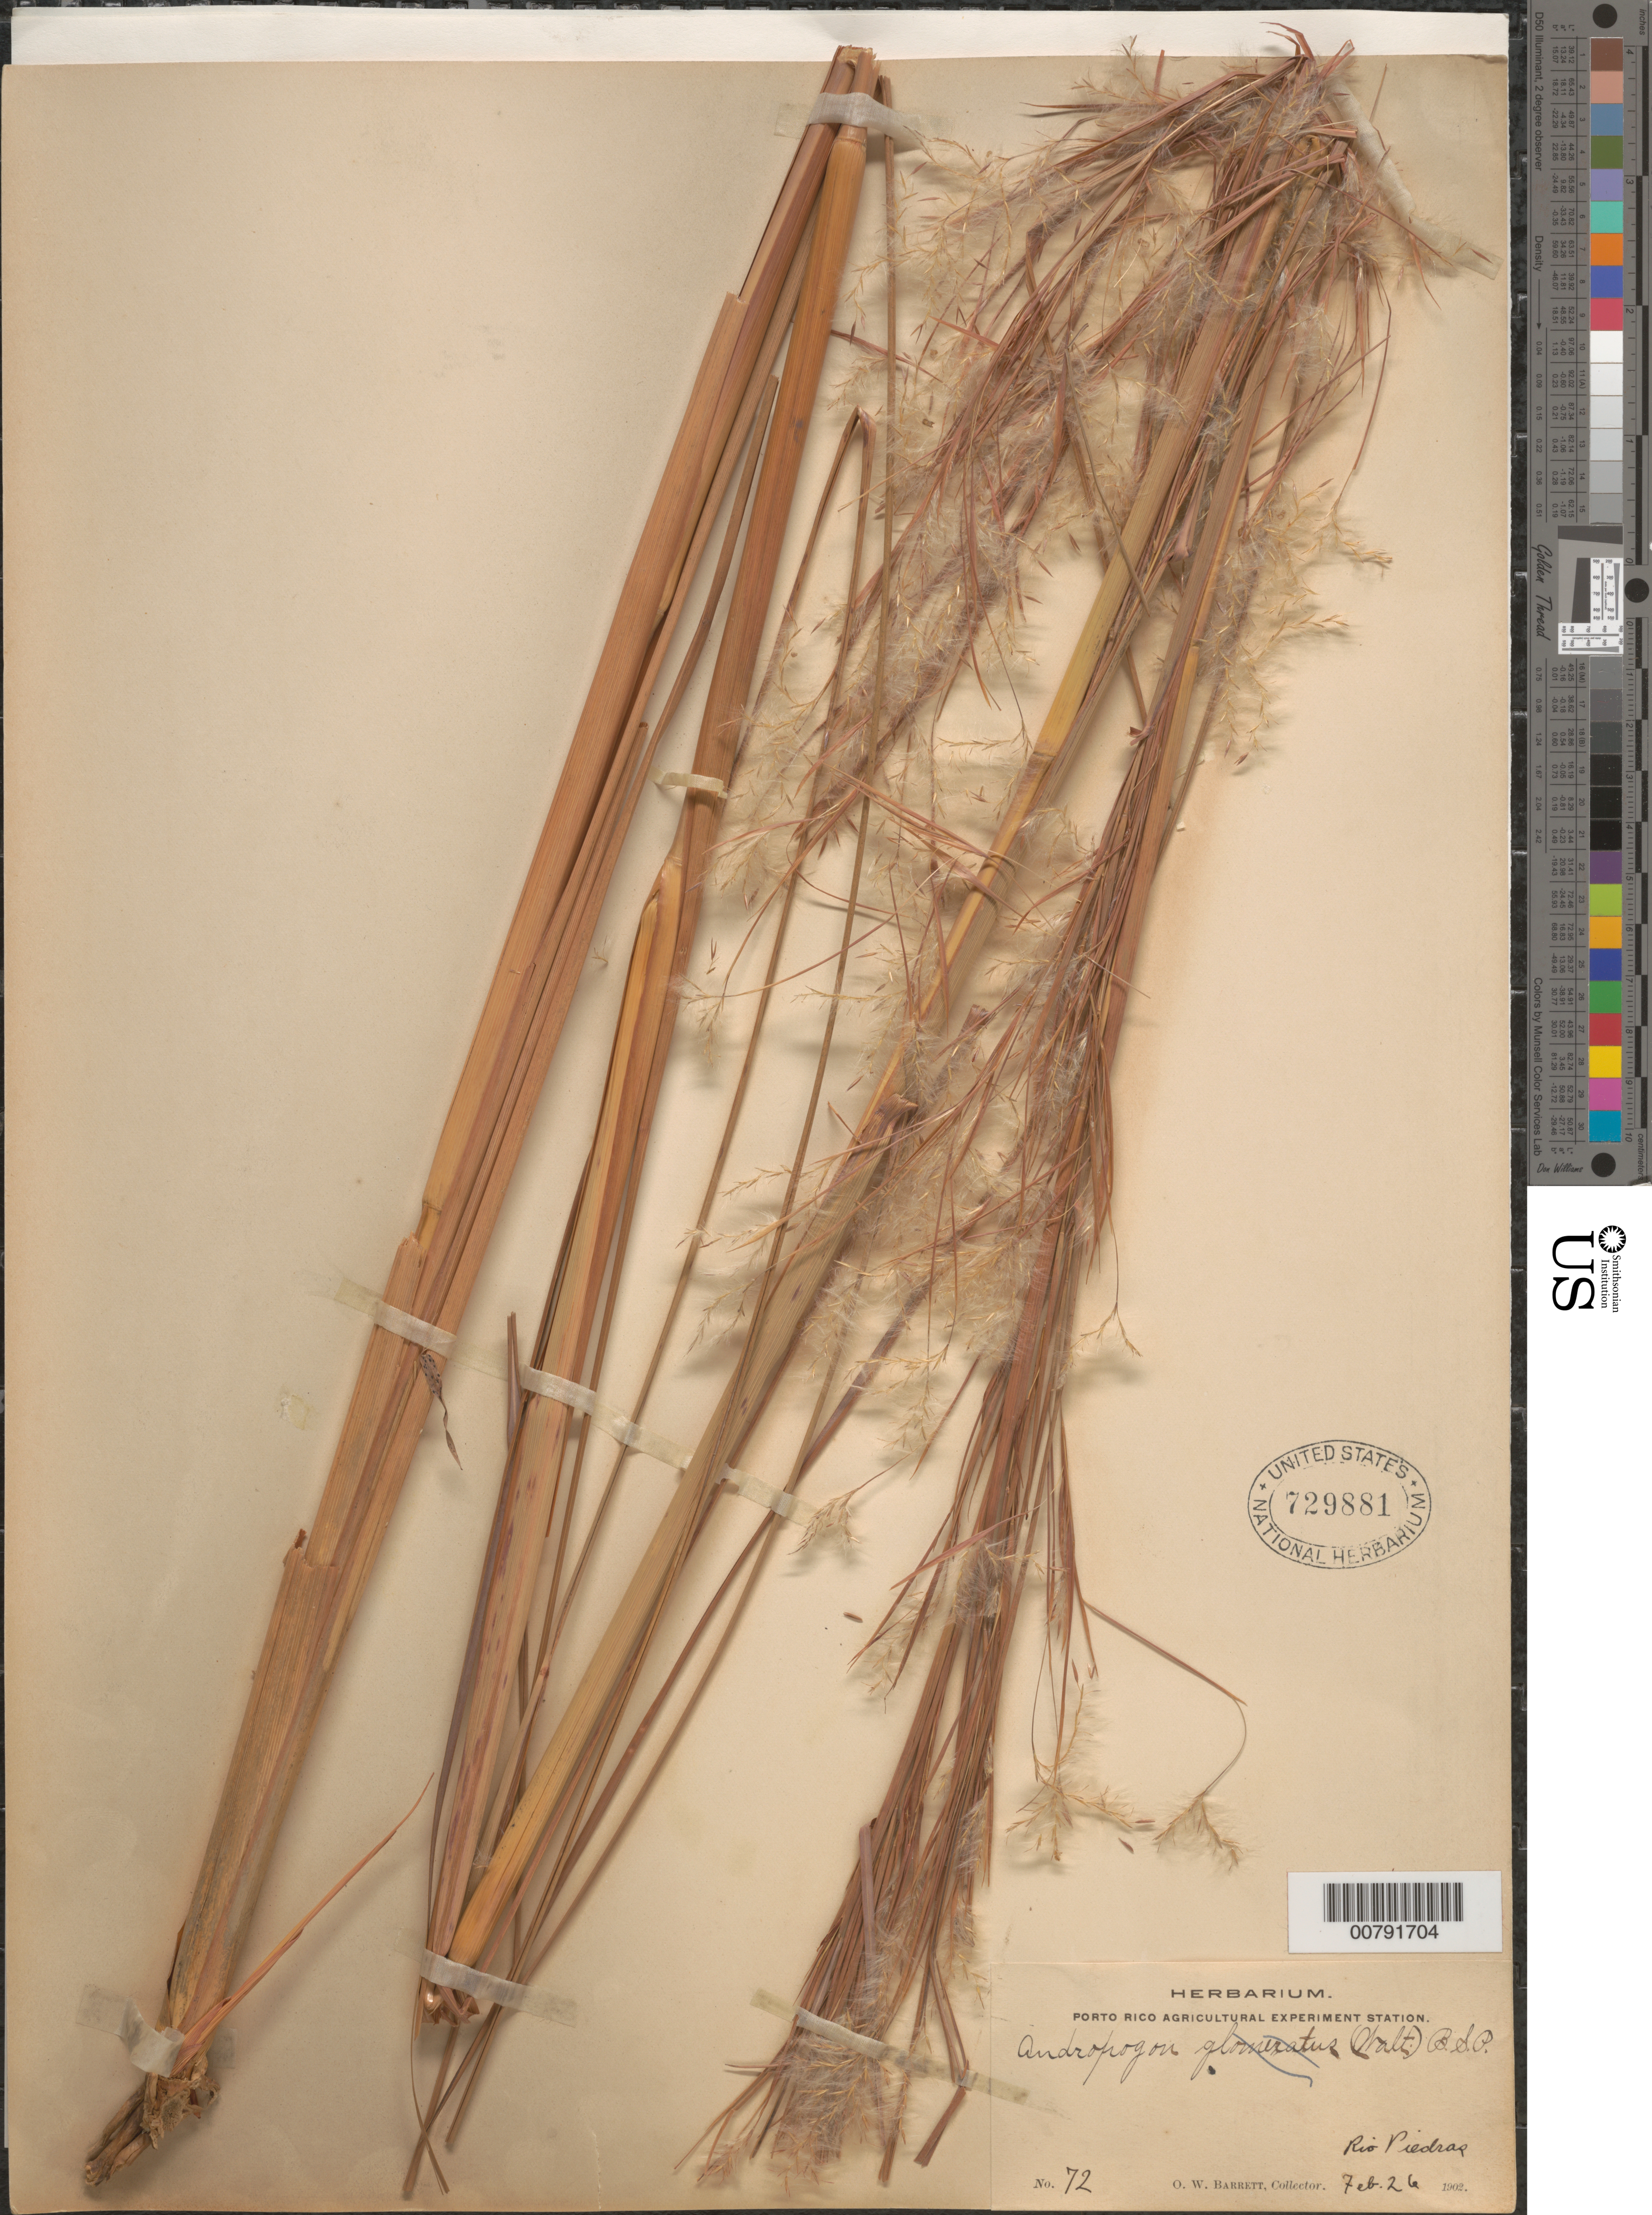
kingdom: Plantae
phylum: Tracheophyta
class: Liliopsida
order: Poales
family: Poaceae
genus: Andropogon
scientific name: Andropogon bicornis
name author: L.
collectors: O. Barrett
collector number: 72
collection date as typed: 26 Feb 1902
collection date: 1902-02-26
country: Puerto Rico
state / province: San Juan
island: Puerto Rico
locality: Río Piedras, Agricultural Experiment Station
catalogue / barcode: US 729881